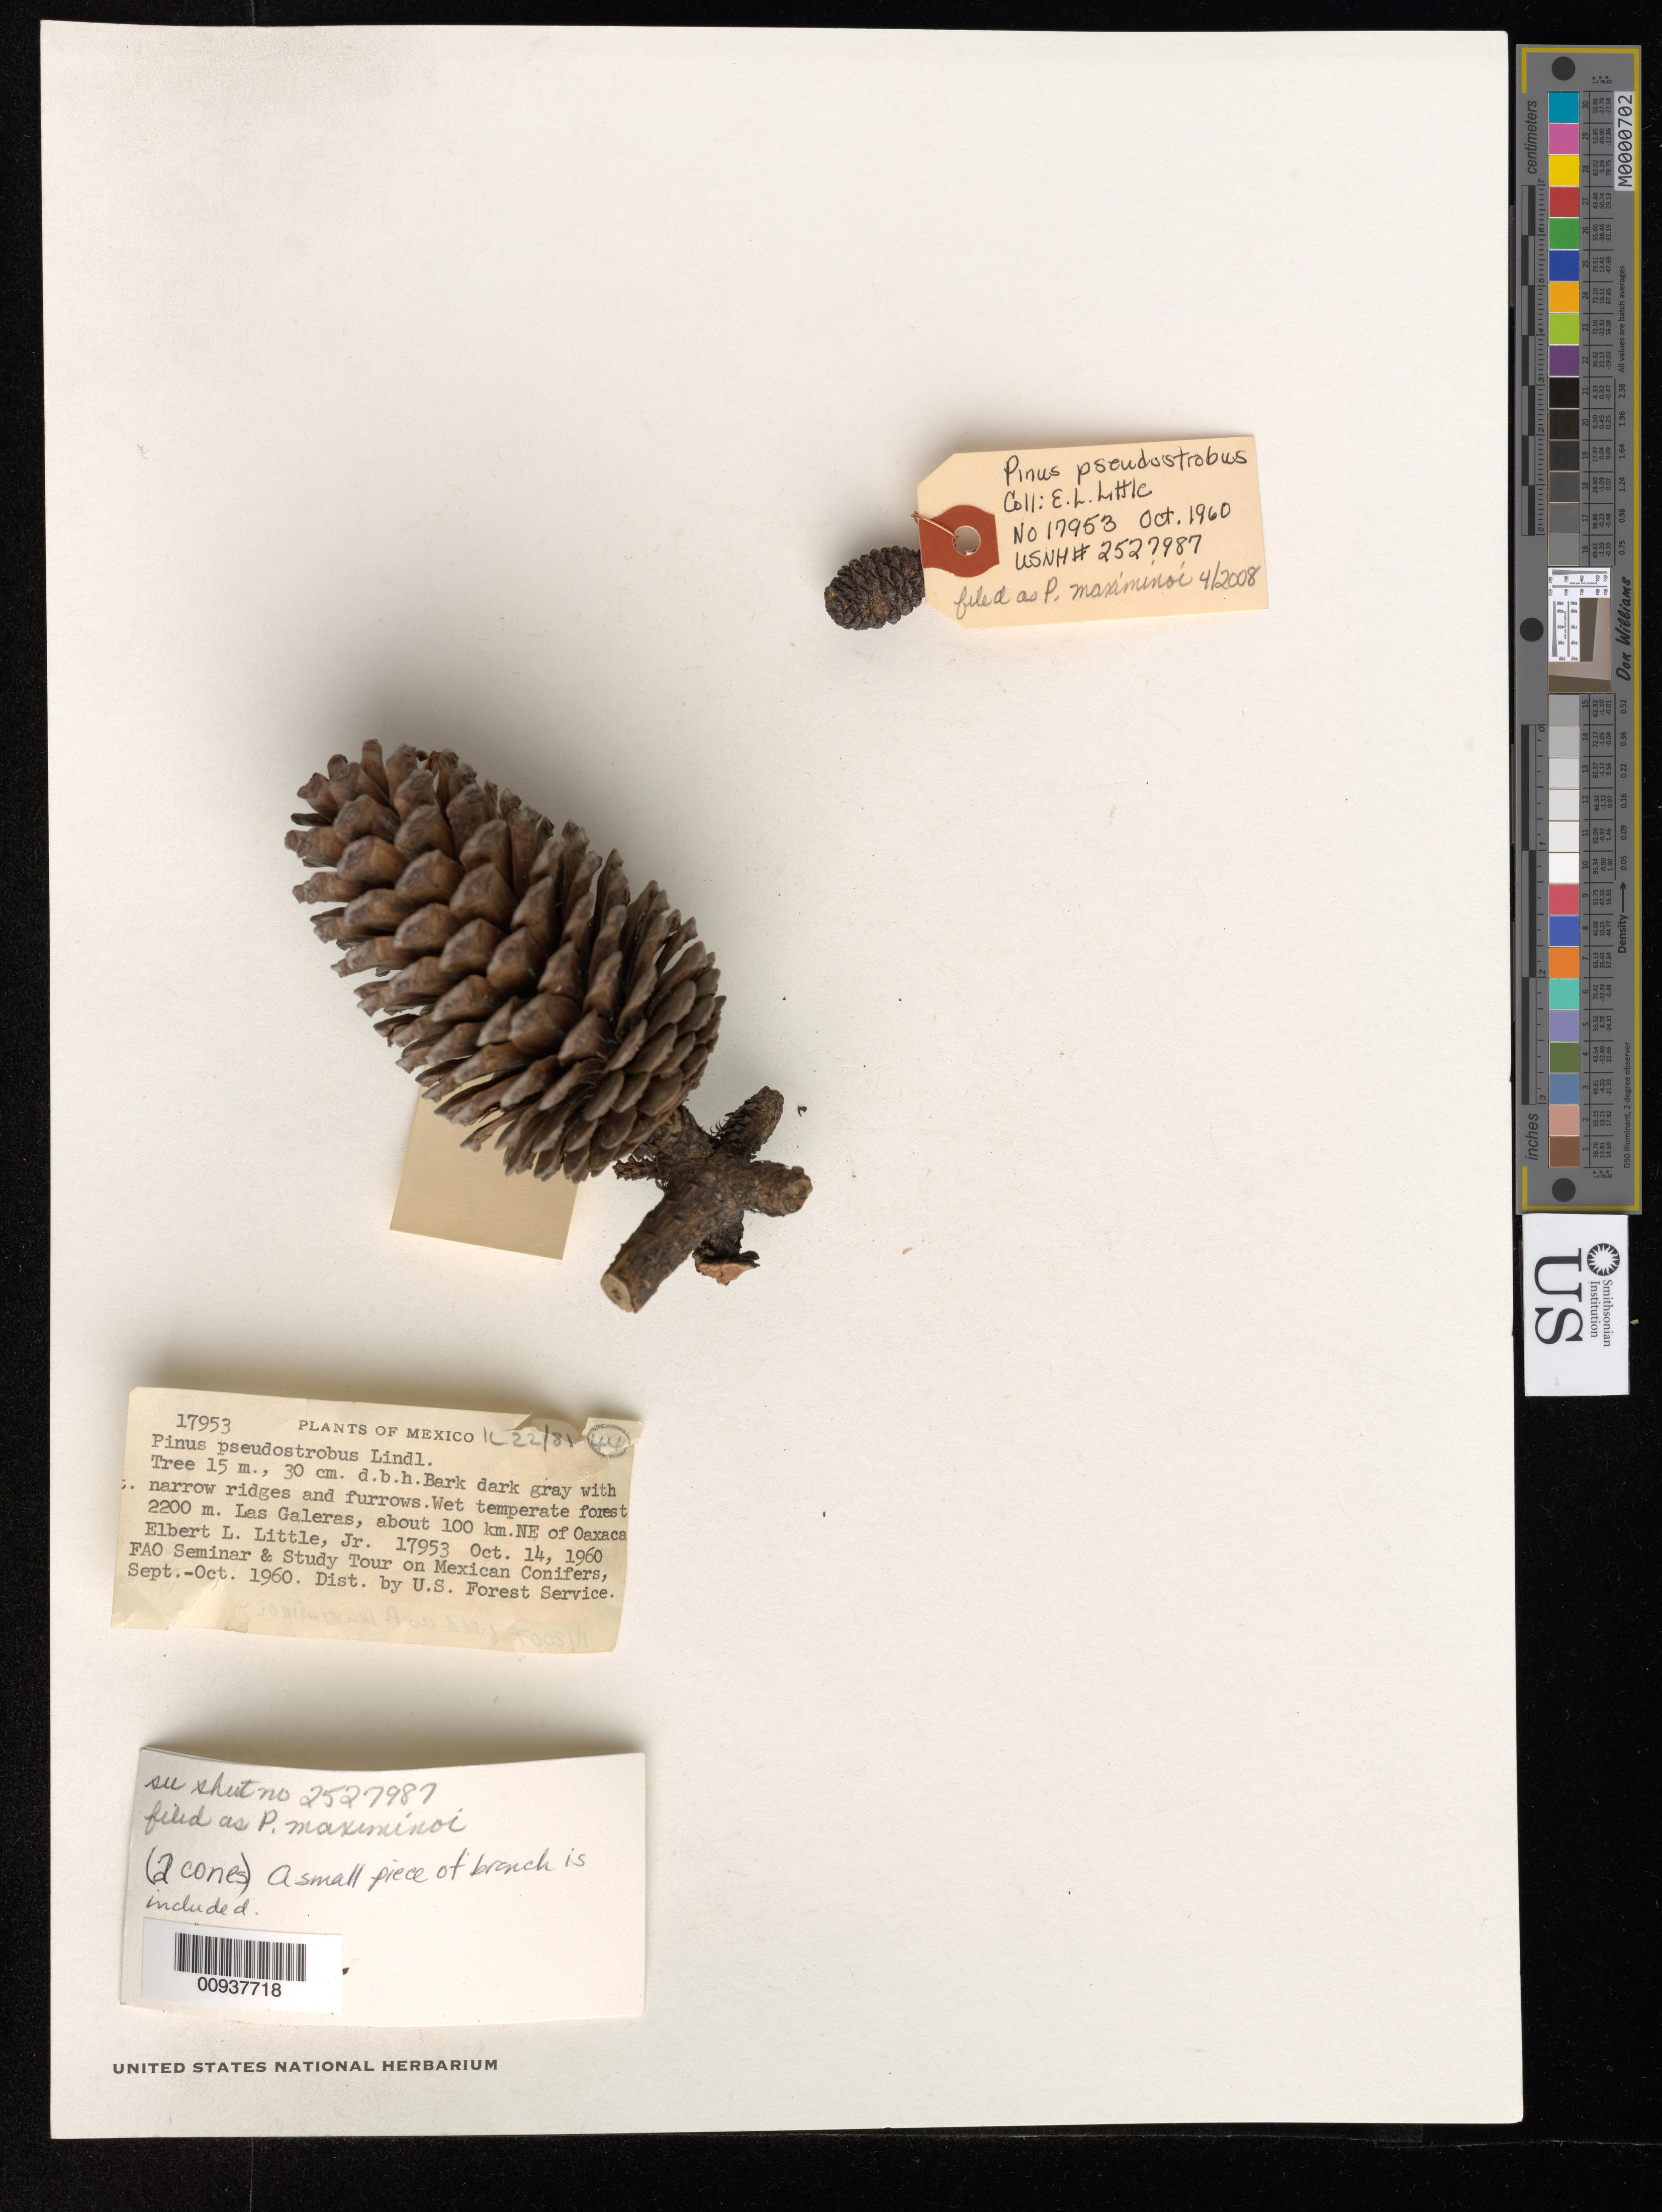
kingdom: Plantae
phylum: Tracheophyta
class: Pinopsida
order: Pinales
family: Pinaceae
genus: Pinus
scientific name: Pinus maximinoi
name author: H.E. Moore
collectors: E. L. Little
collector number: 17953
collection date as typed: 14 Oct 1960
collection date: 1960-10-14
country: Mexico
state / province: Oaxaca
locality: Las galeras. About 100 km. NE of Oaxaca.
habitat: Wet temperate forest.